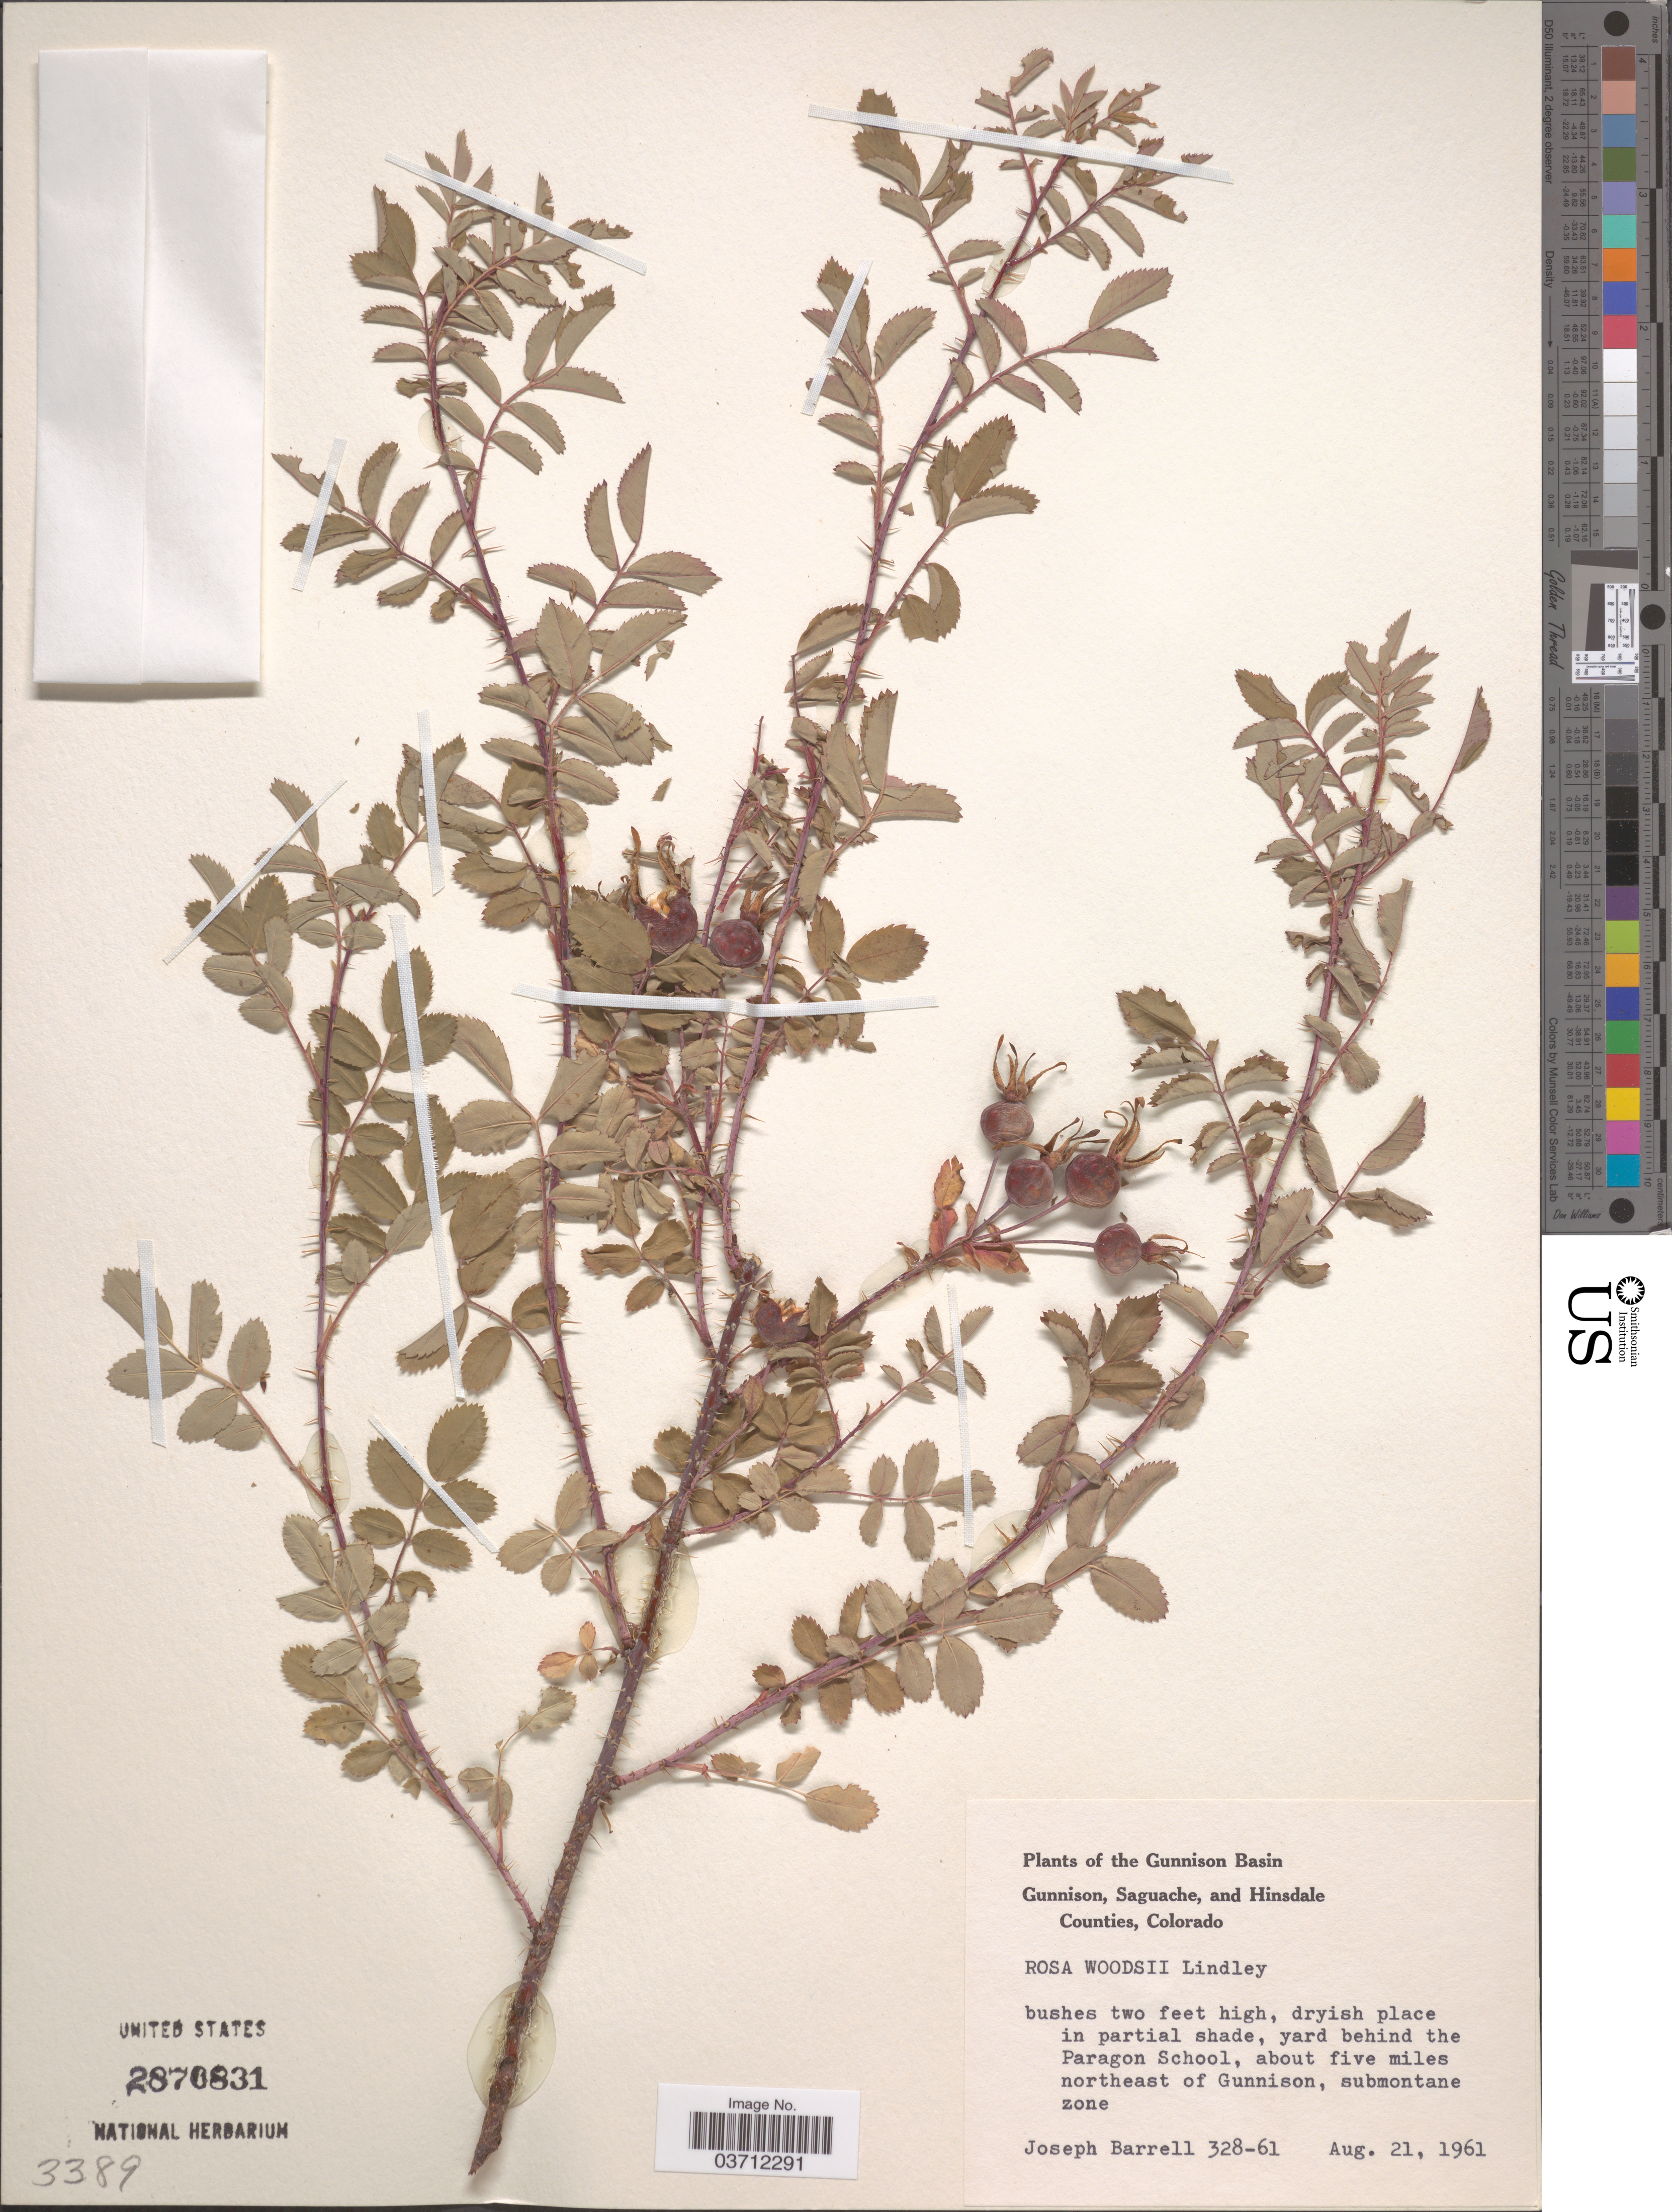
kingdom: Plantae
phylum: Tracheophyta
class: Magnoliopsida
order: Rosales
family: Rosaceae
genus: Rosa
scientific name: Rosa woodsii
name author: Lindl.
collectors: J. Barrell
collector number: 328-61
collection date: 1961-08-21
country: United States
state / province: Colorado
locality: Gunnison Basin. Yard behind the Paragon School, about five miles northeast of Gunnison, submontane zone.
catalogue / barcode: US 2870831